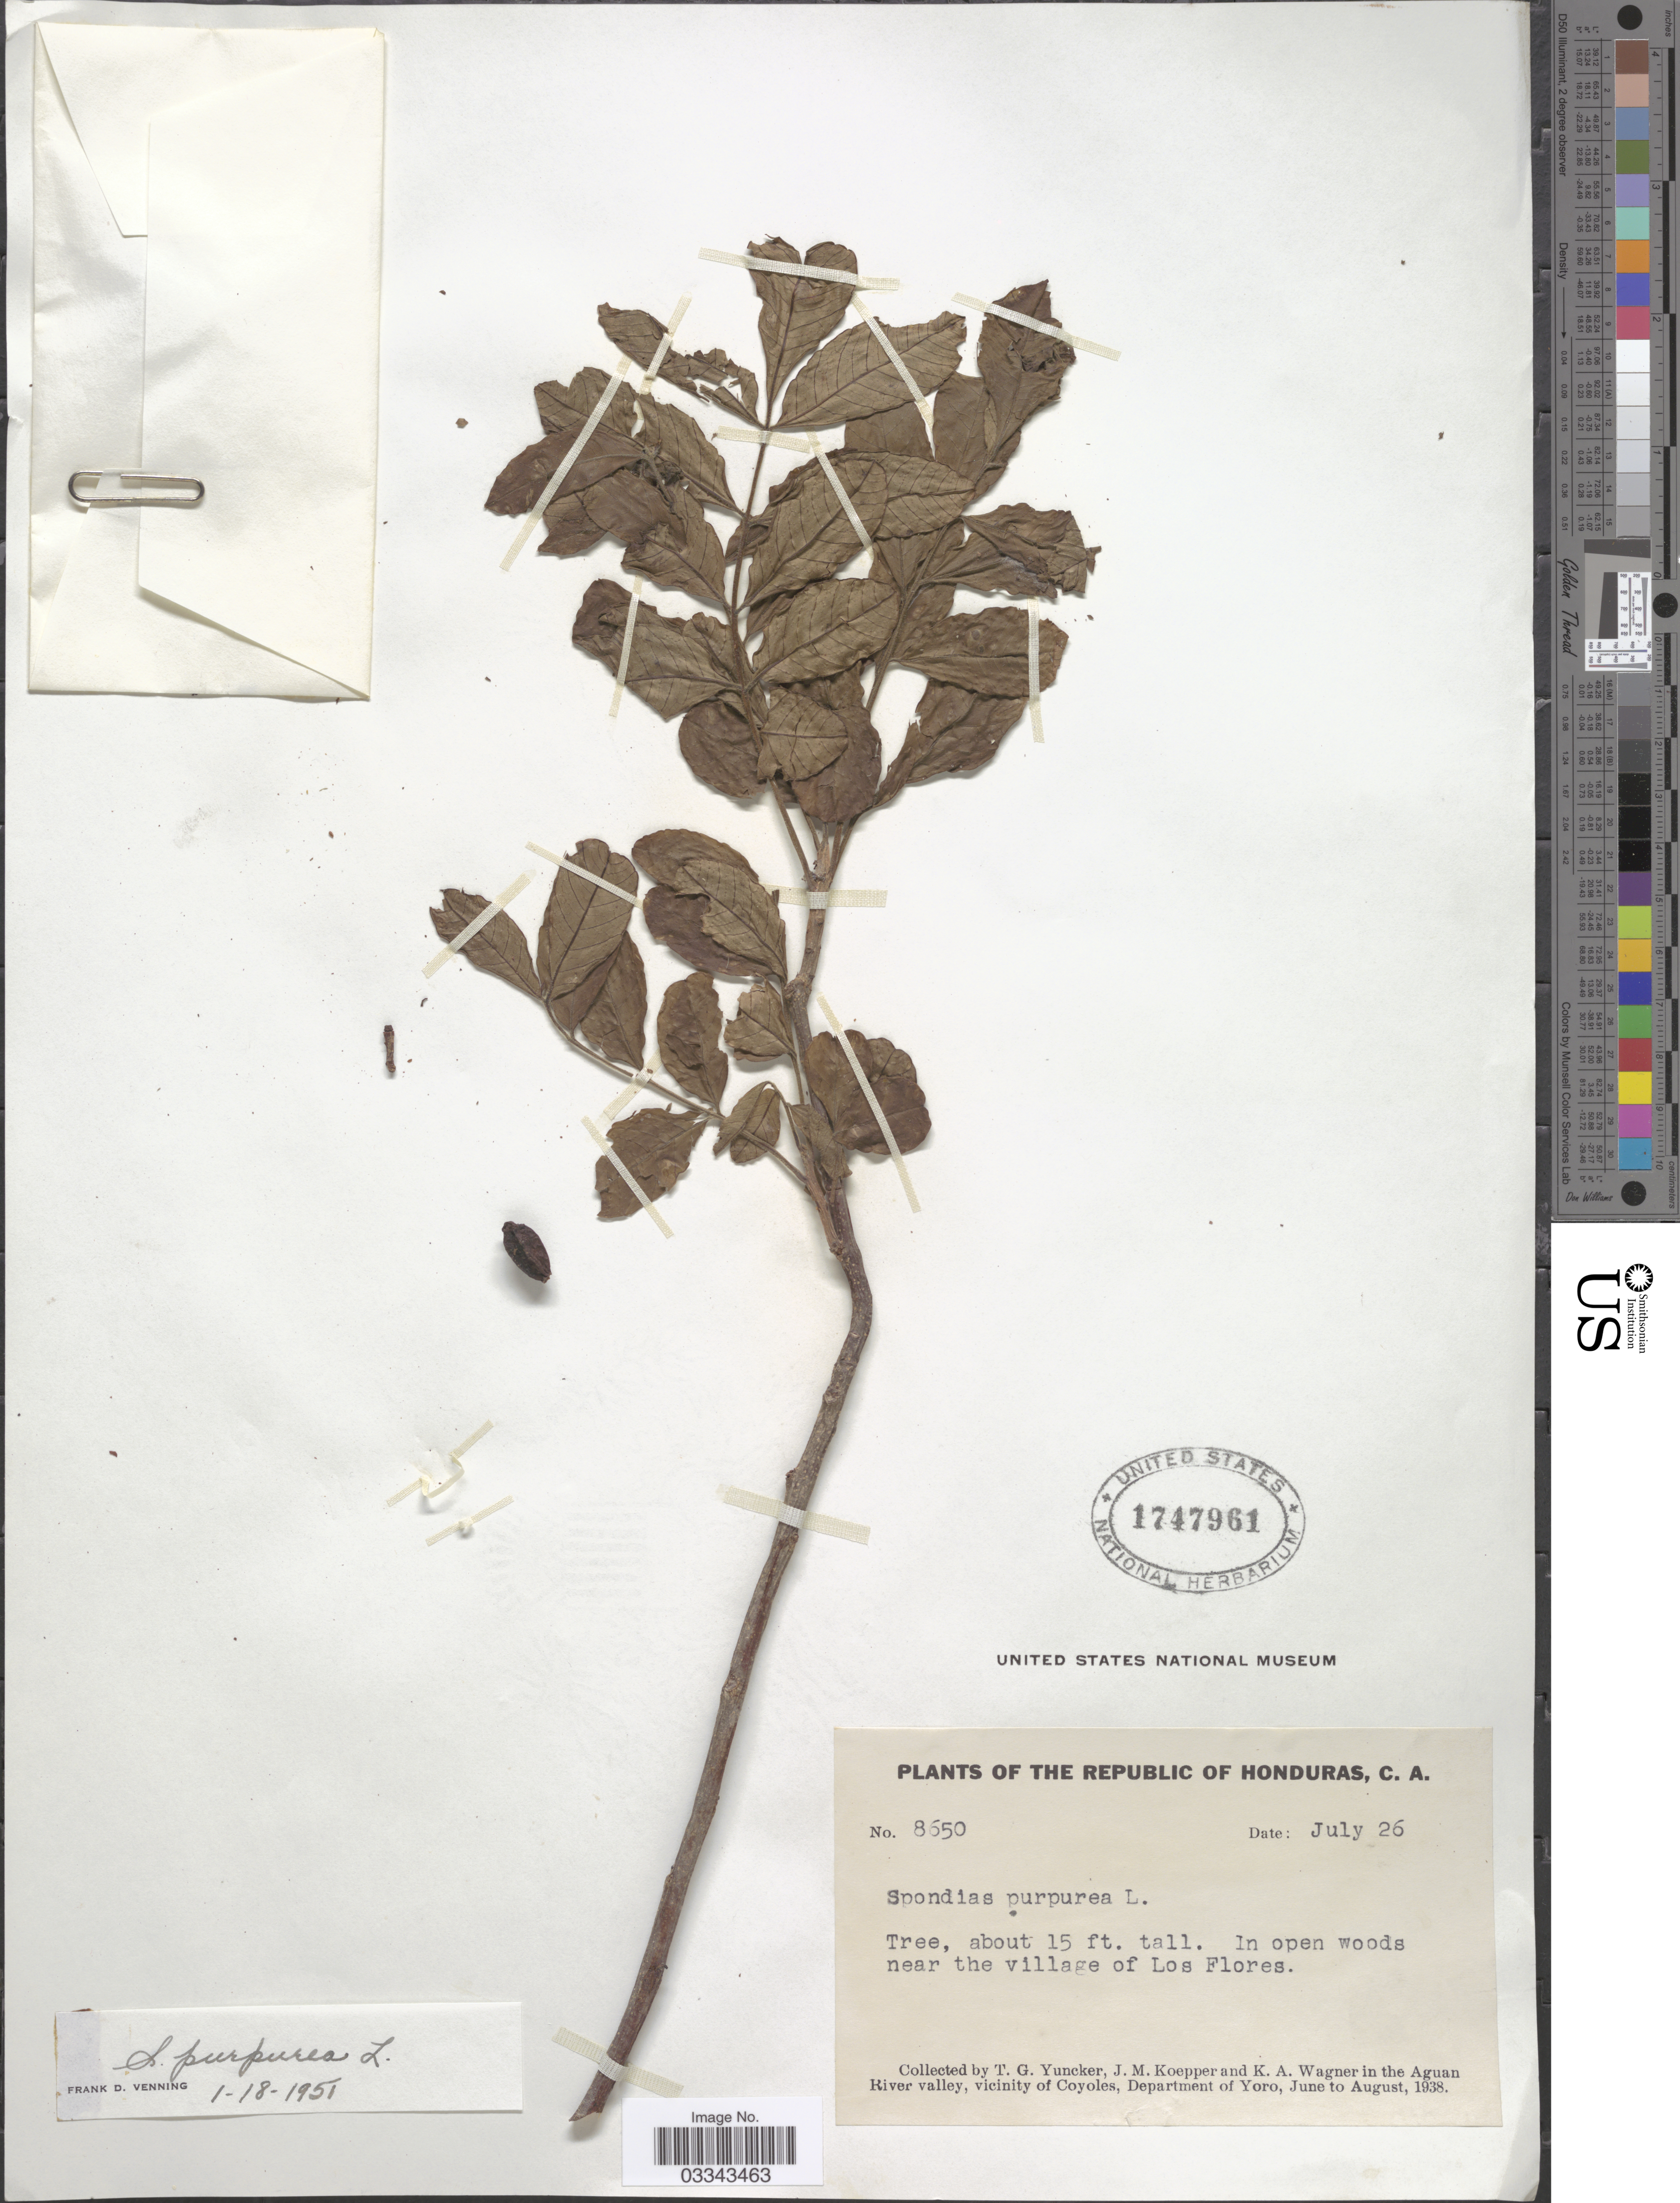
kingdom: Plantae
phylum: Tracheophyta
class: Magnoliopsida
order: Sapindales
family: Anacardiaceae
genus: Spondias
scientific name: Spondias purpurea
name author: L.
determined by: Mitchell, John D.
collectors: T. G. Yuncker, J. M. Koepper & K. A. Wagner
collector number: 8650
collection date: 1938-07-26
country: Honduras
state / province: Yoro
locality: In open woods near the village of Los Flores, in the Aguan River valley, vicinity of Coyoles, Department of Yoro.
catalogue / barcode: US 1747961